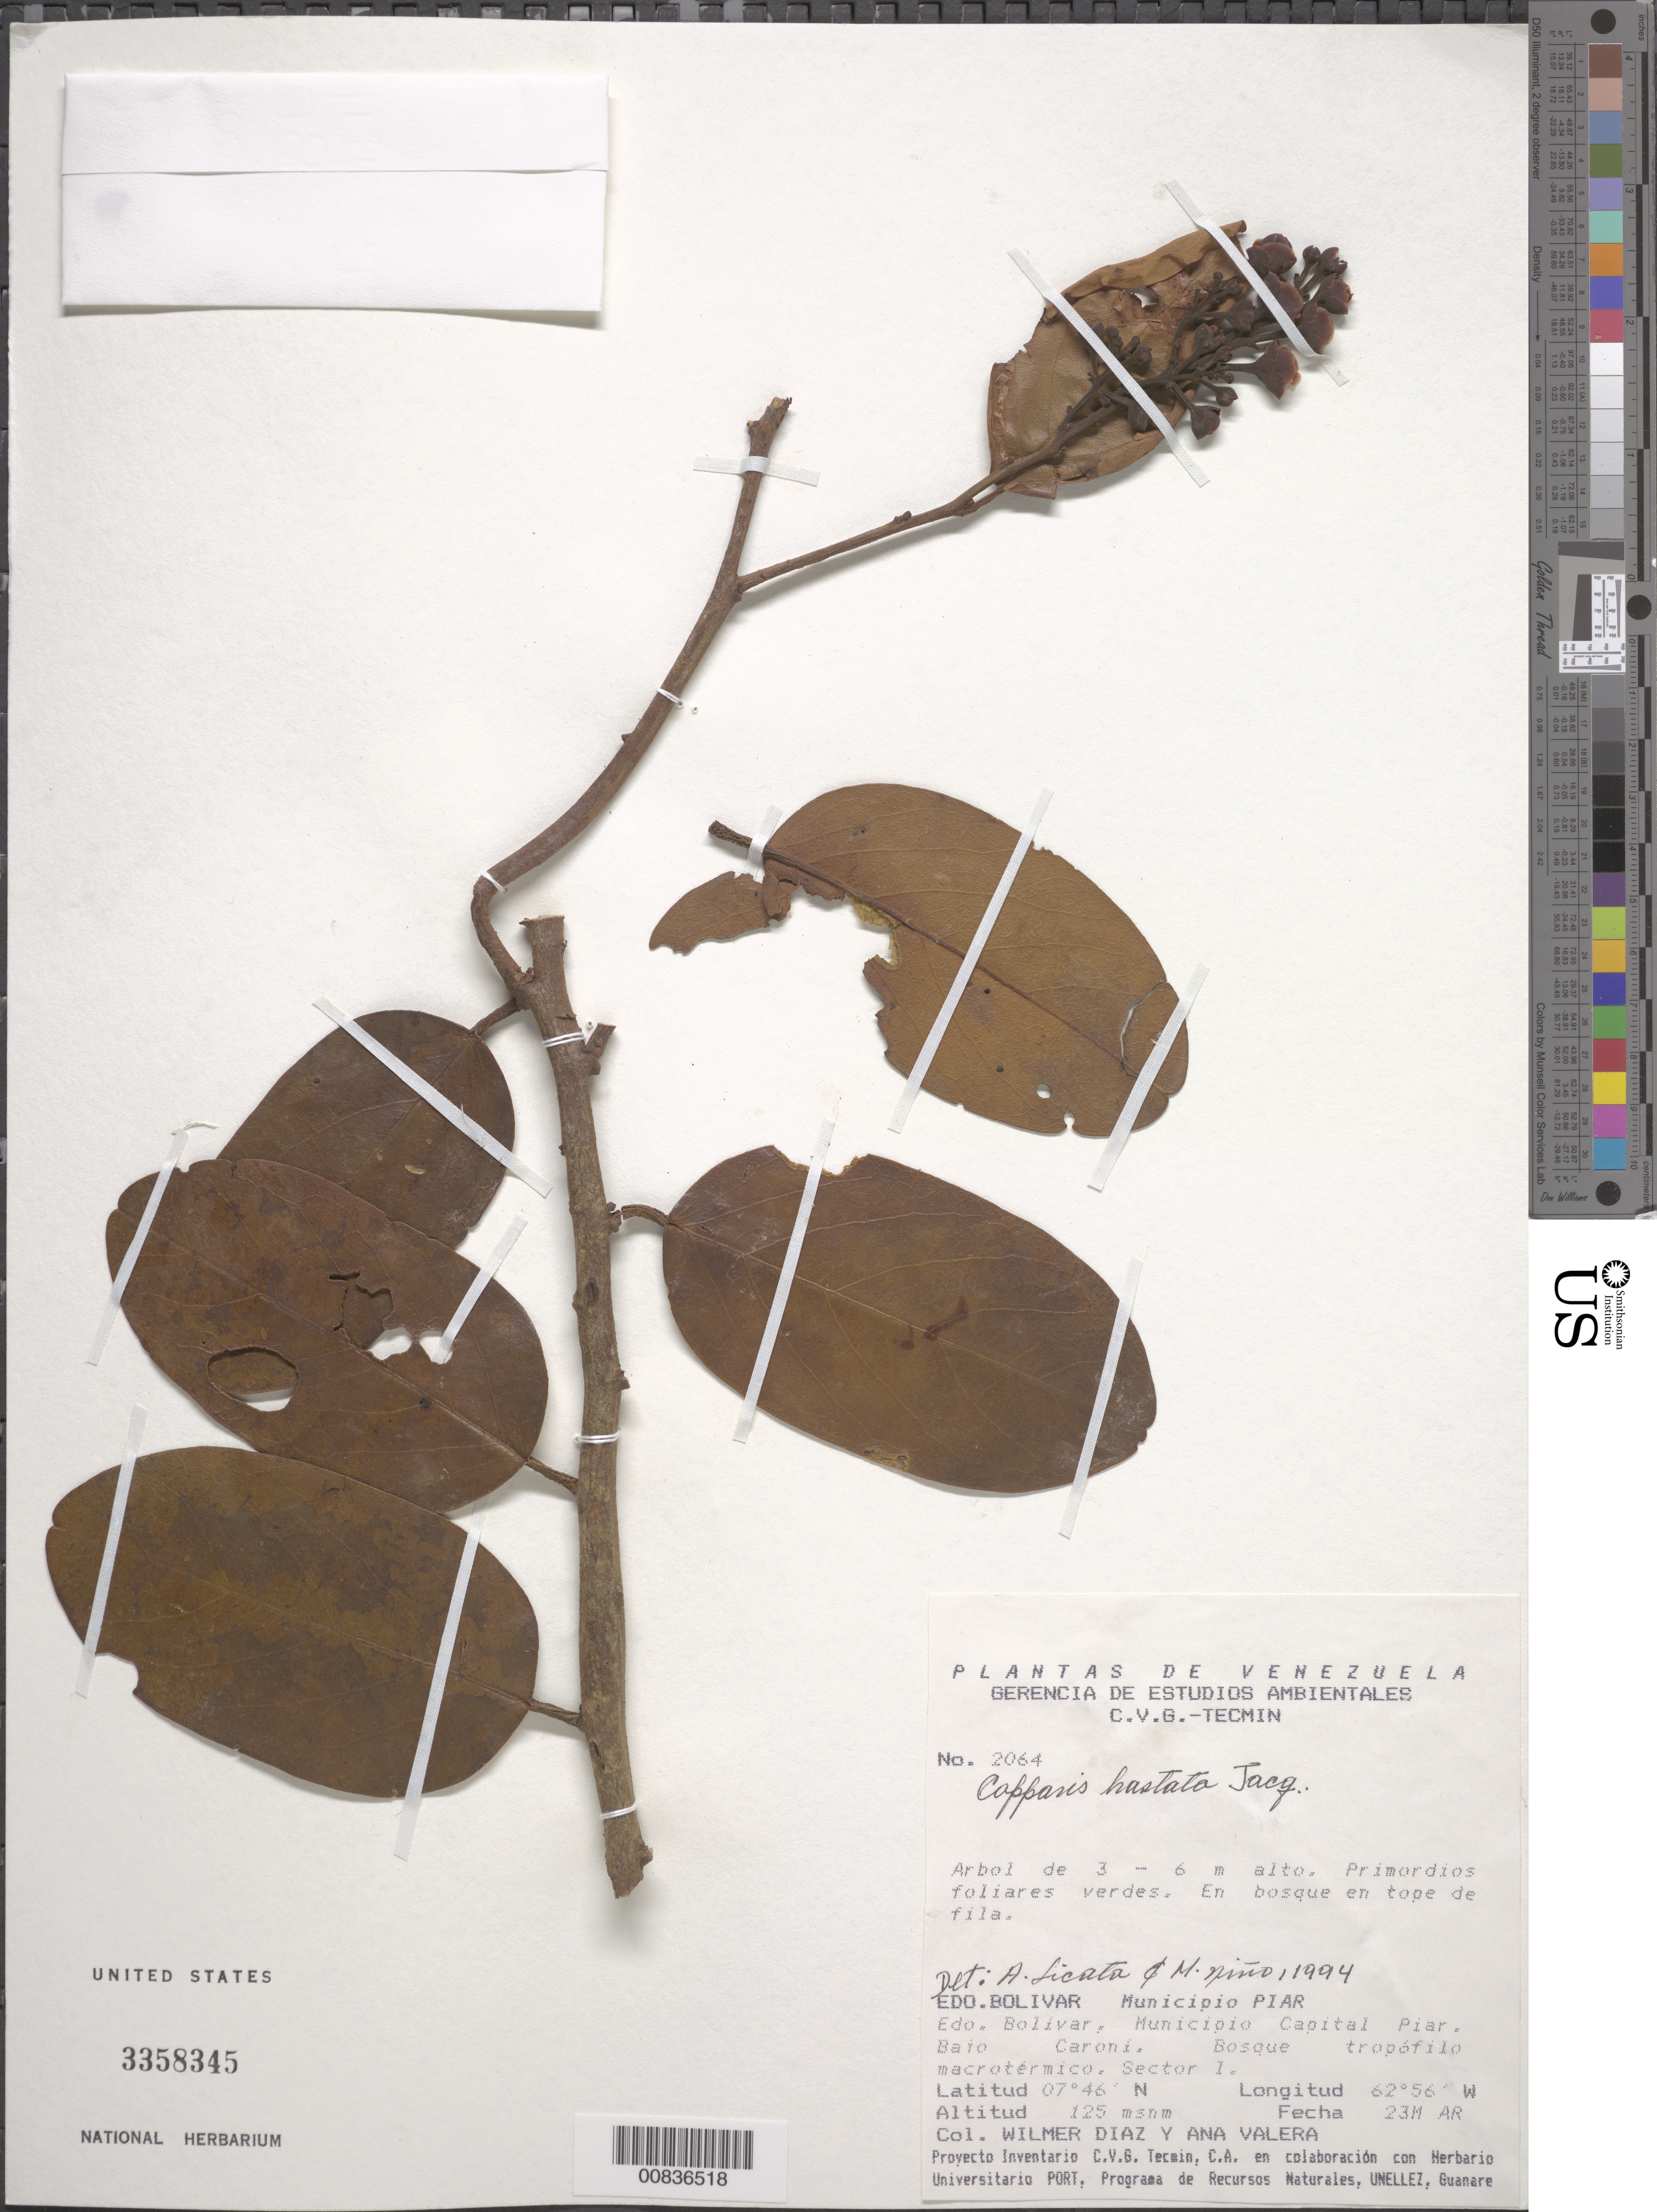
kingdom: Plantae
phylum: Tracheophyta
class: Magnoliopsida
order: Brassicales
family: Capparaceae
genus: Capparis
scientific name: Capparis hastata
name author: Jacq.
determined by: Licata, A.; Niño, S. M.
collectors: W. Díaz P. & A. Valera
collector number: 2064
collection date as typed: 23-Mar-94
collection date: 1994-03-23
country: Venezuela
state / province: Bolívar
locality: Mun. Piar, Mun. Capital Piar, Bajo Caroní, Sector I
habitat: Bosque en tope de fila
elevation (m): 125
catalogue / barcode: US 3358345